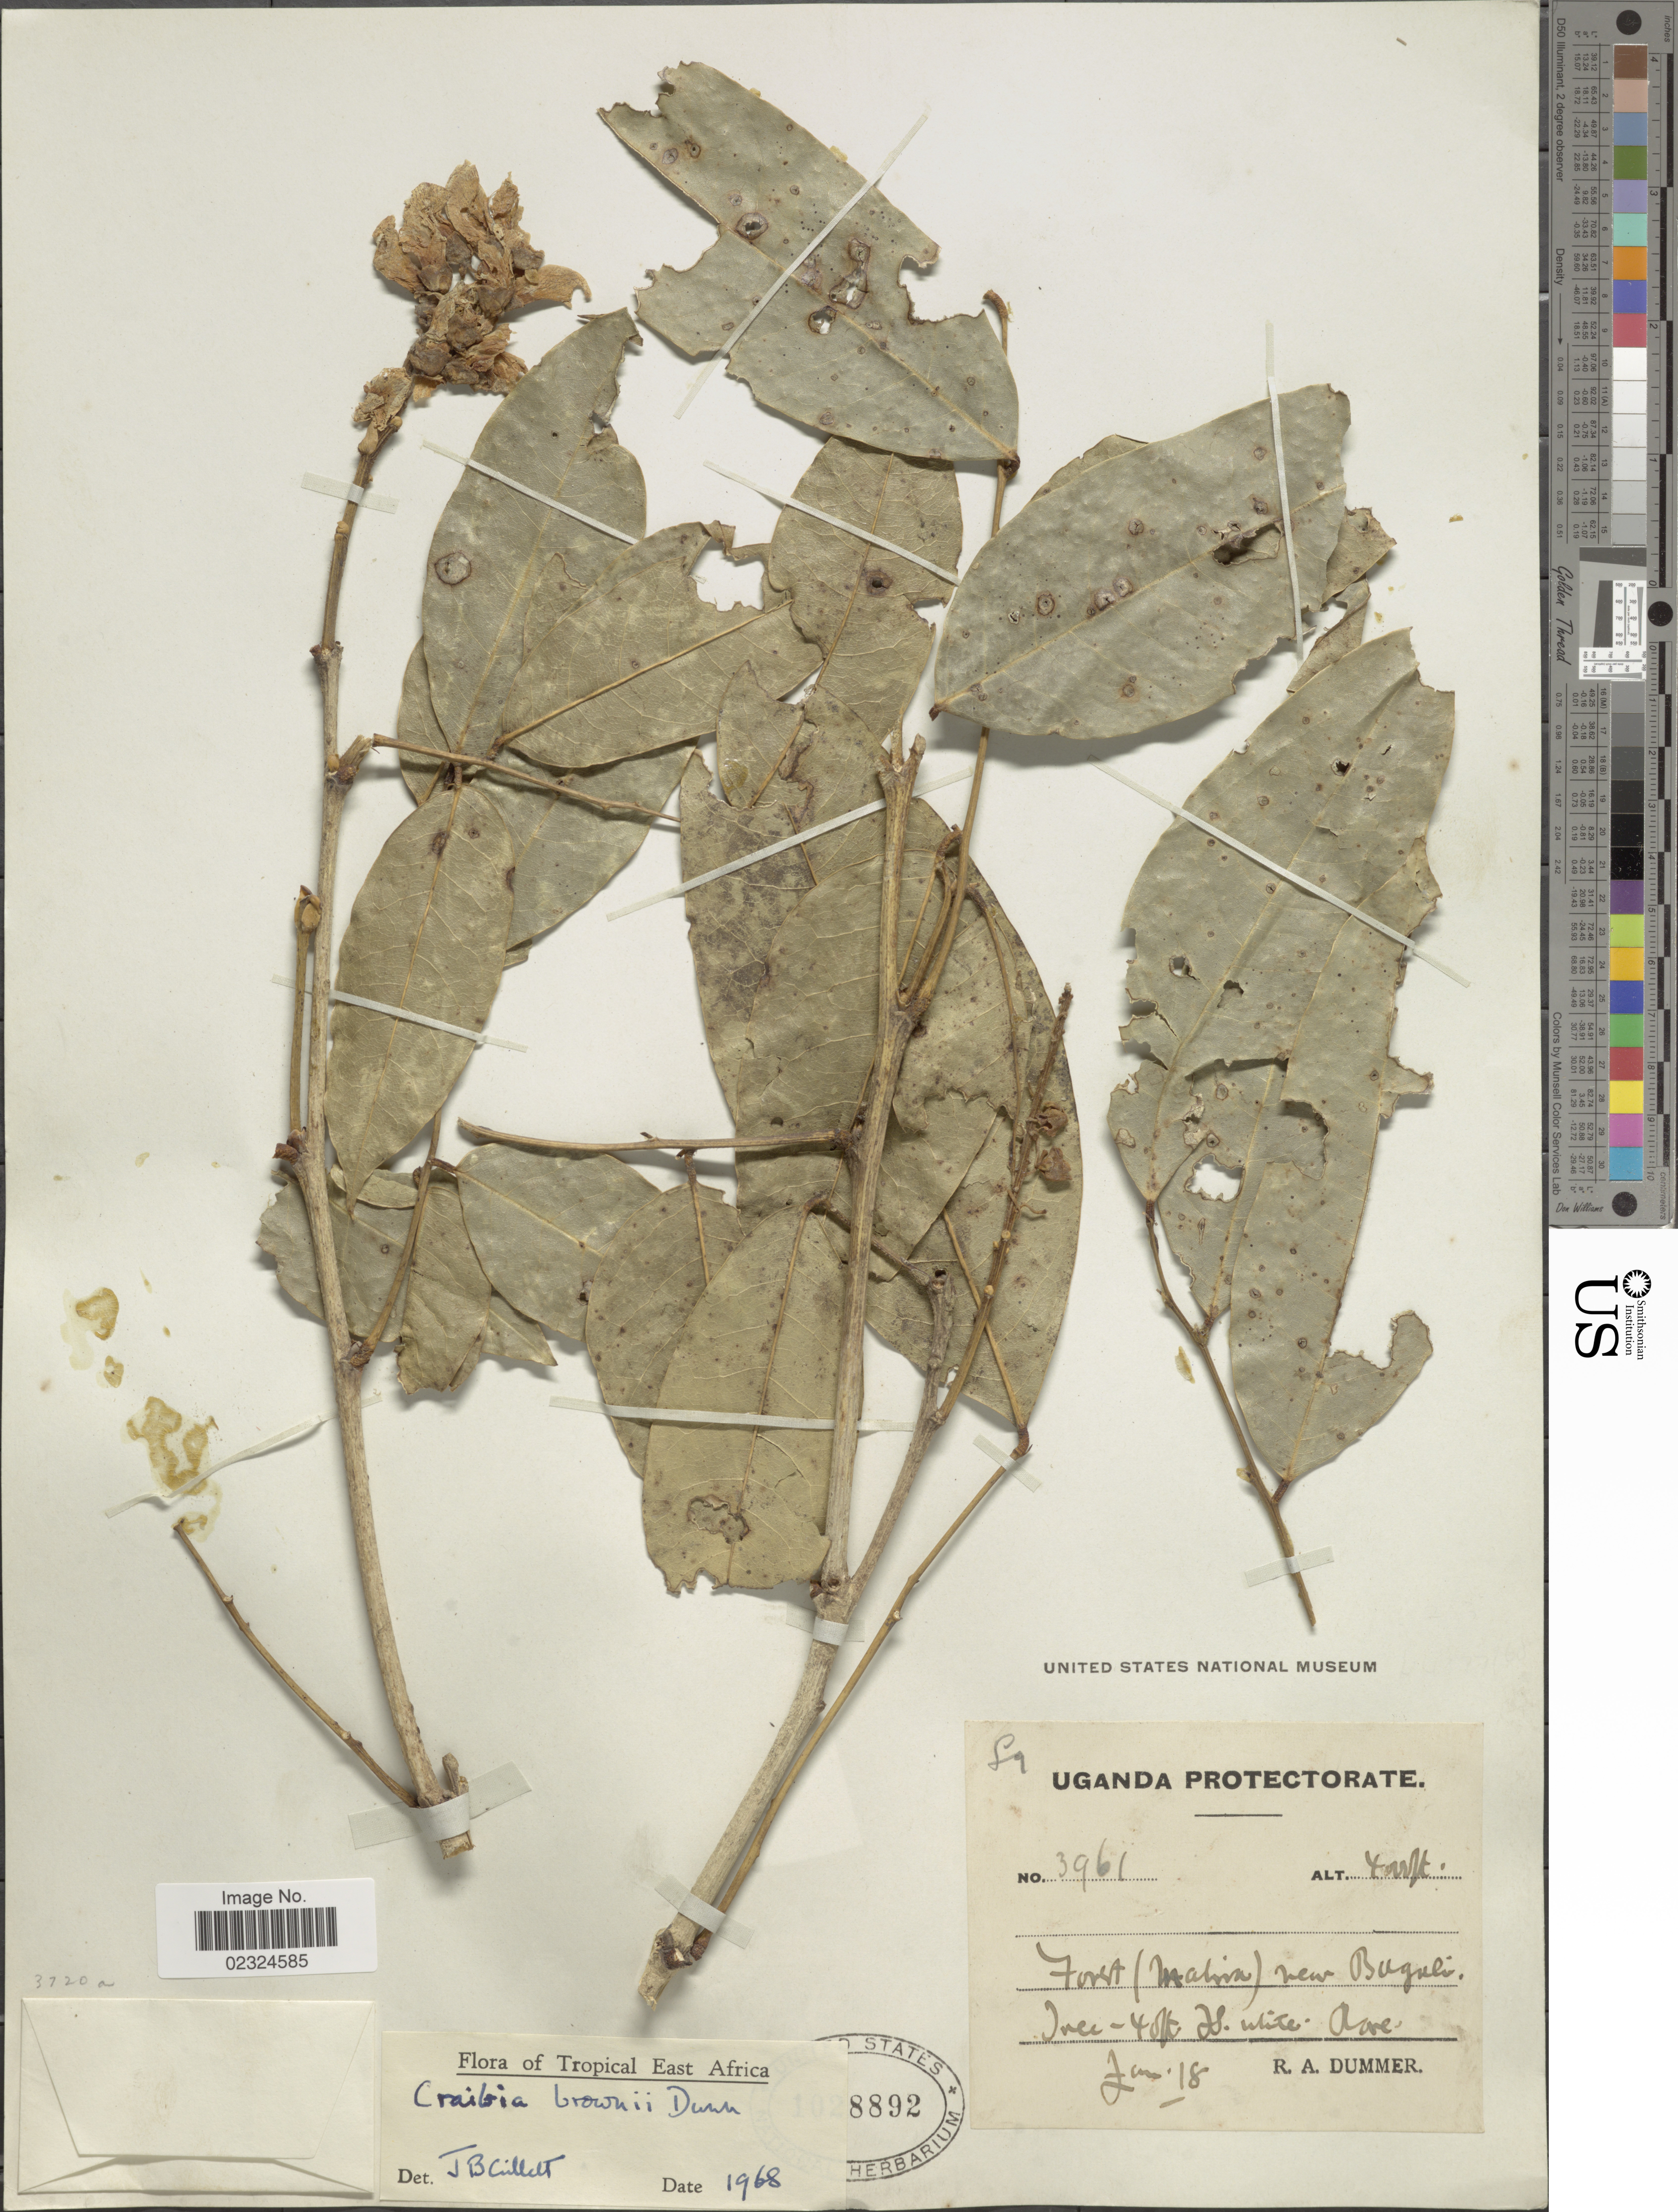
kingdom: Plantae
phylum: Tracheophyta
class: Magnoliopsida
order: Fabales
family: Fabaceae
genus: Craibia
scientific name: Craibia brownii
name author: Dunn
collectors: R. Dümmer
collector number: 3961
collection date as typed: Transcribed d/m/y: /1/18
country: Uganda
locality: Uganda Protectorate. Forest (Maliva) new Buguli.